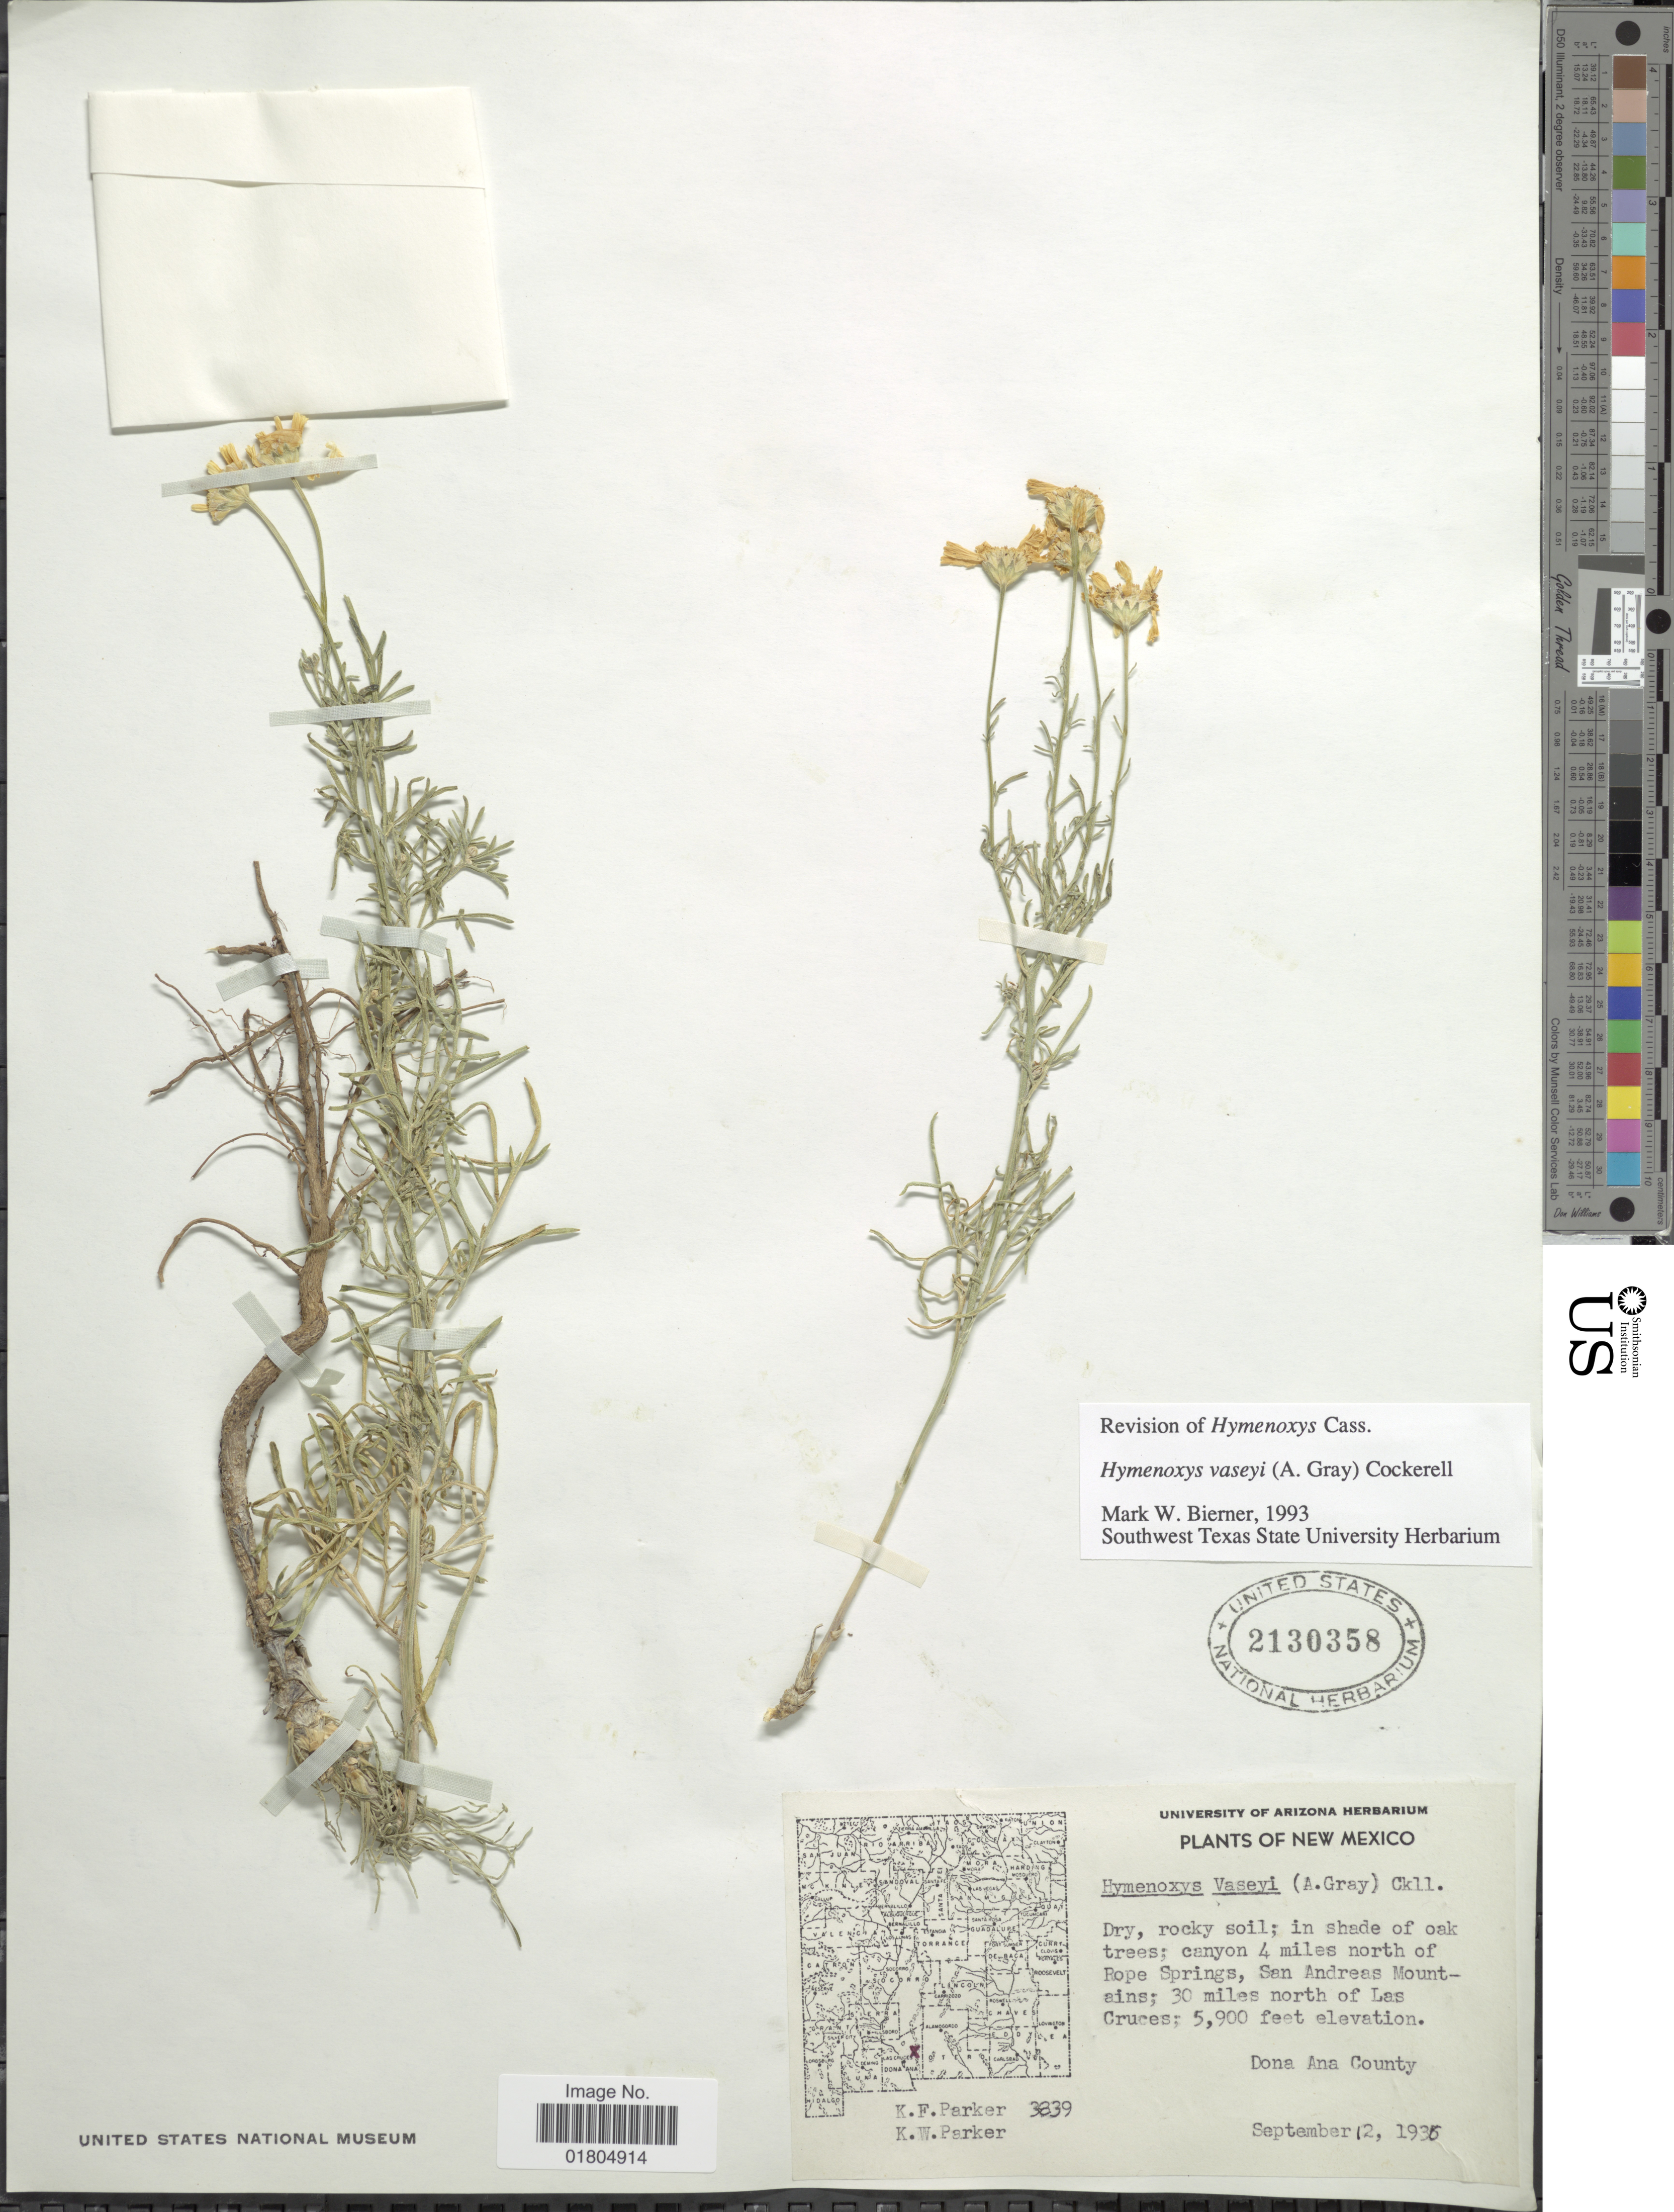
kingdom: Plantae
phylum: Tracheophyta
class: Magnoliopsida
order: Asterales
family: Asteraceae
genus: Hymenoxys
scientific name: Hymenoxys vaseyi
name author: (A. Gray) Cockerell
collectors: K. F. Parker & K. Parker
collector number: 3839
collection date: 1936-09-12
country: United States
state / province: New Mexico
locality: Canyon 4 miles north of Rope Springs, San Andreas Mountains; 30 miles north of Las Cruces. Dona Ana County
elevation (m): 1798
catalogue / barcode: US 2130358